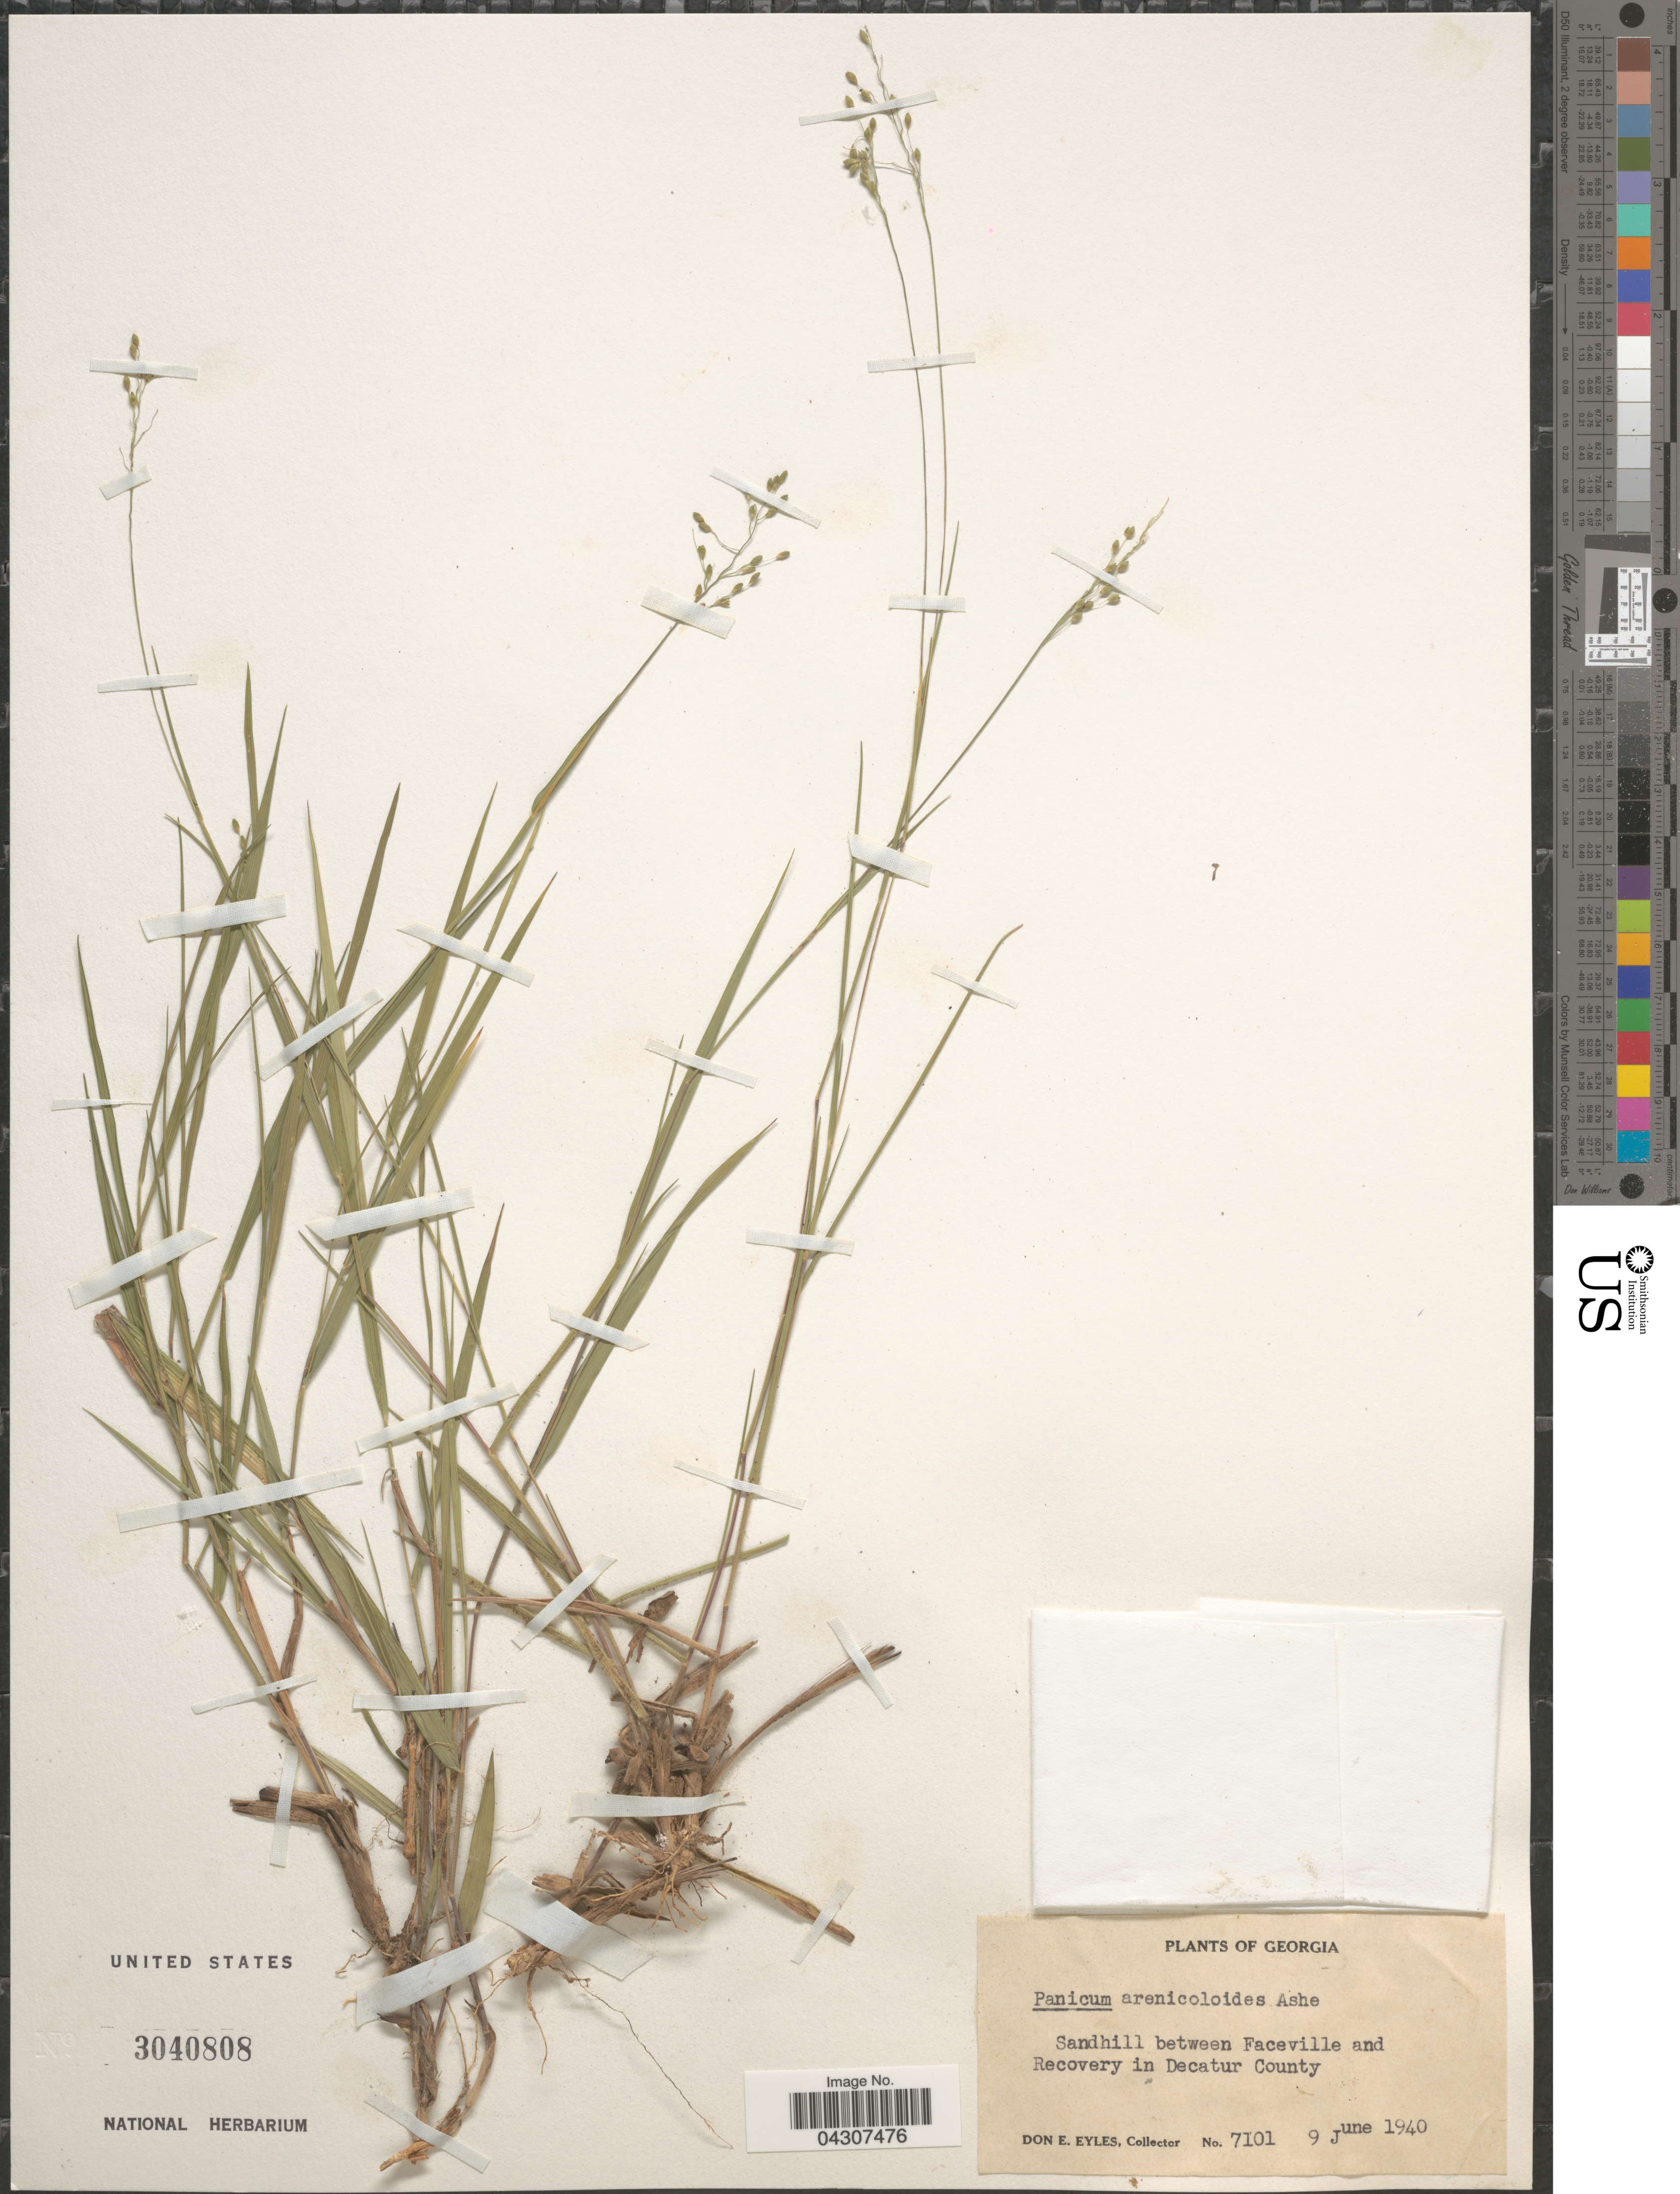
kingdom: Plantae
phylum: Tracheophyta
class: Liliopsida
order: Poales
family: Poaceae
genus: Dichanthelium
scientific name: Dichanthelium aciculare var. ramosum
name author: (Griseb.) Davidse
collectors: D. Eyles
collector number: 7101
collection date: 1940-06-09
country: United States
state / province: Georgia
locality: Sandhill between Faceville and Recovery in Decatur County.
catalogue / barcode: US 3040808